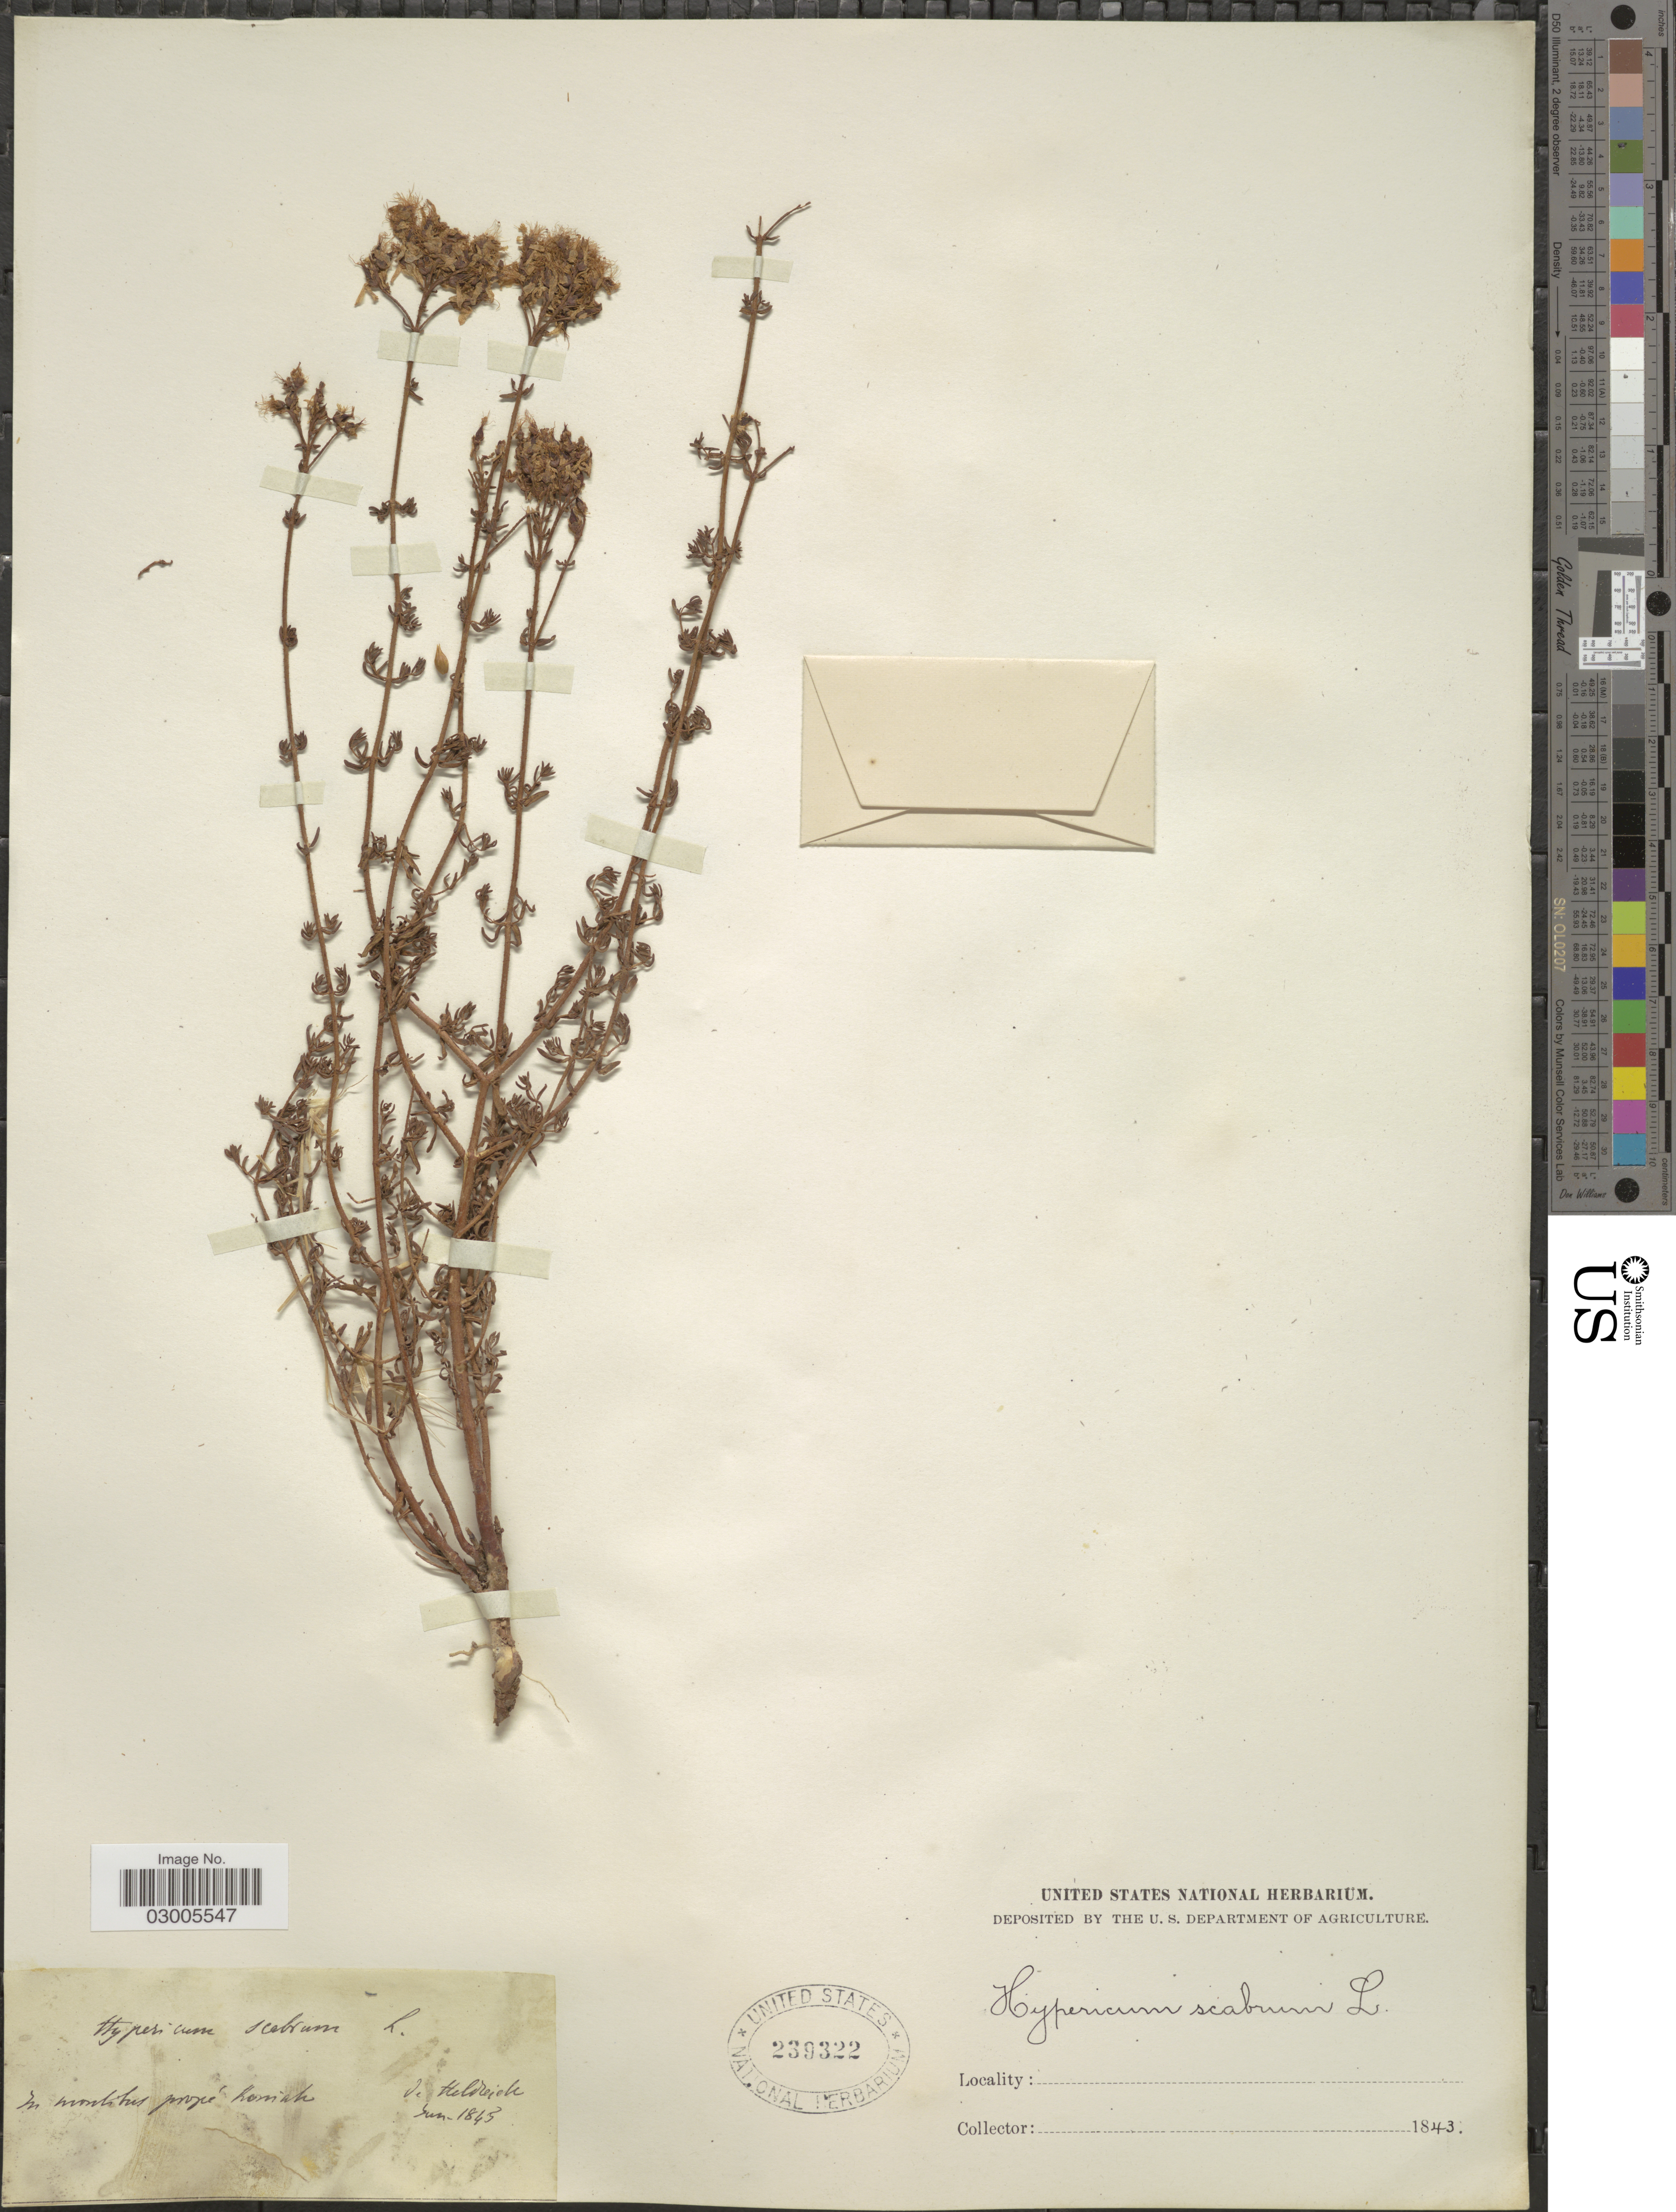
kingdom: Plantae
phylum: Tracheophyta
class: Magnoliopsida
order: Malpighiales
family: Hypericaceae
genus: Hypericum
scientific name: Hypericum scabrum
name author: L.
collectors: -. De Heldreich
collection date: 1843-06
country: Turkey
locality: In montibus propé Koniah.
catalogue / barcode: US 239322